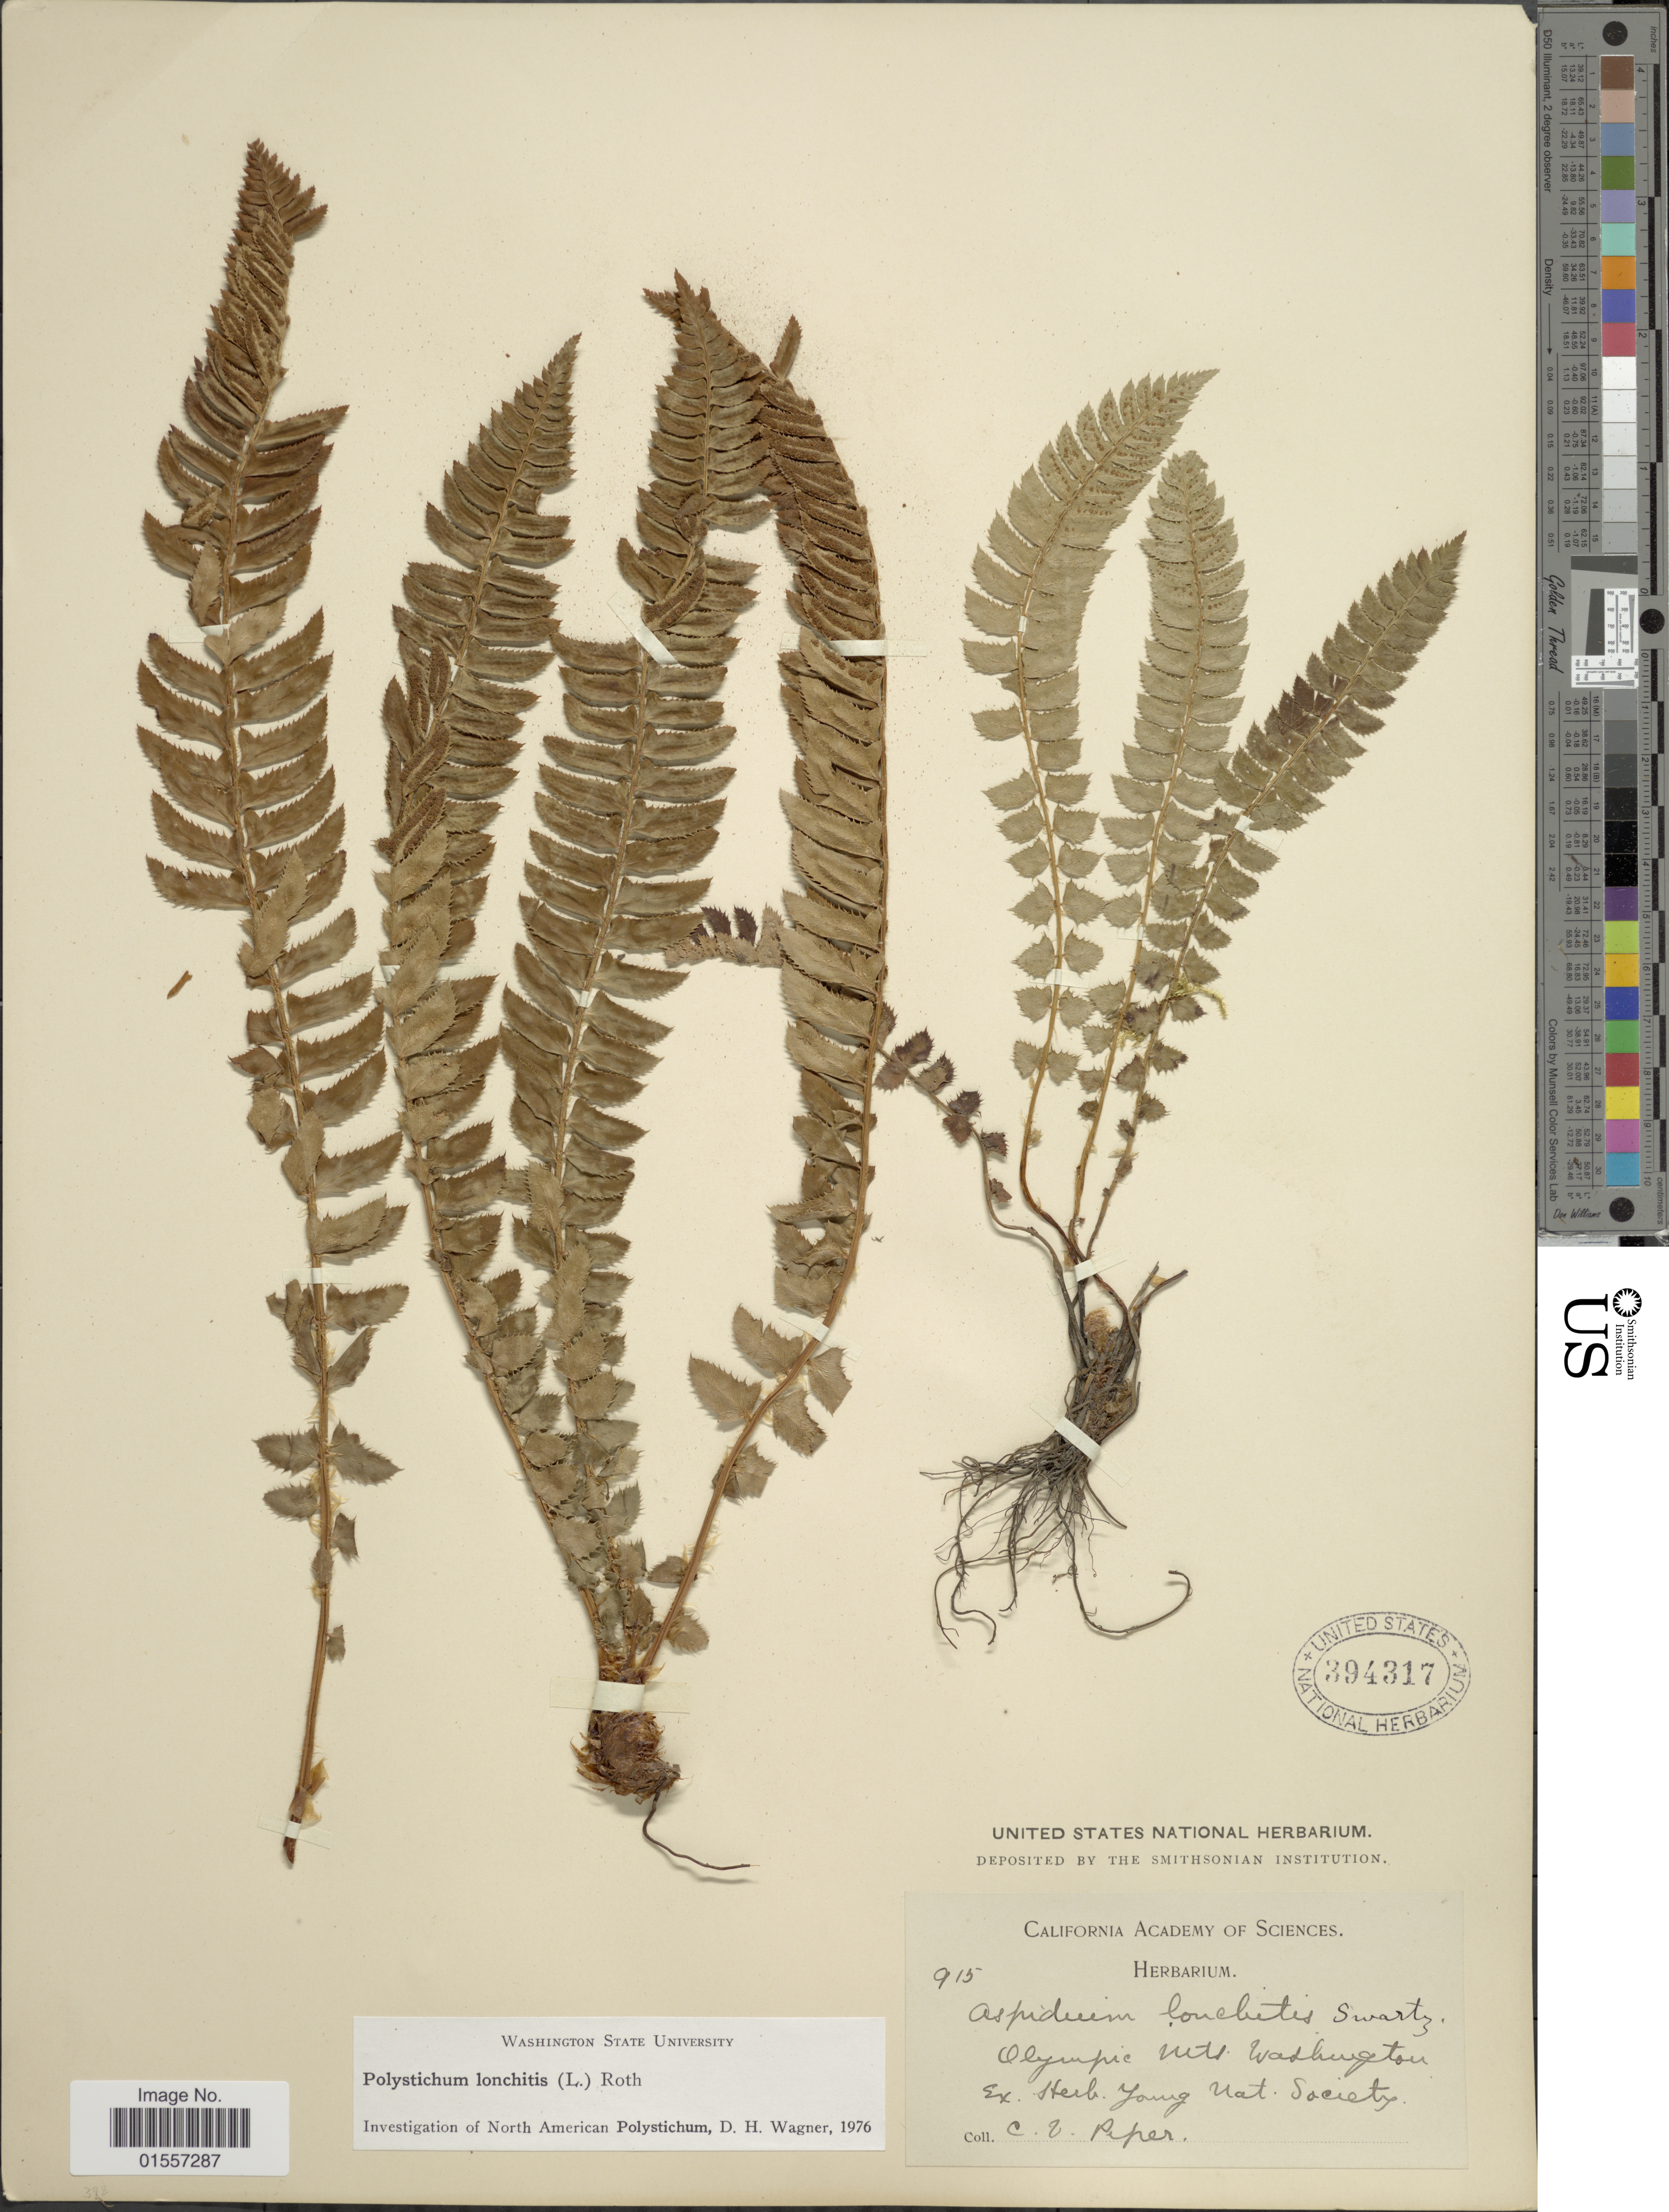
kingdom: Plantae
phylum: Tracheophyta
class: Polypodiopsida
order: Polypodiales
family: Dryopteridaceae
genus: Polystichum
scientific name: Polystichum lonchitis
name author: (Roth) L.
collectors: C. V. Piper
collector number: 915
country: United States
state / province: Washington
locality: Olympic Mts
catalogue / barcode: US 394317